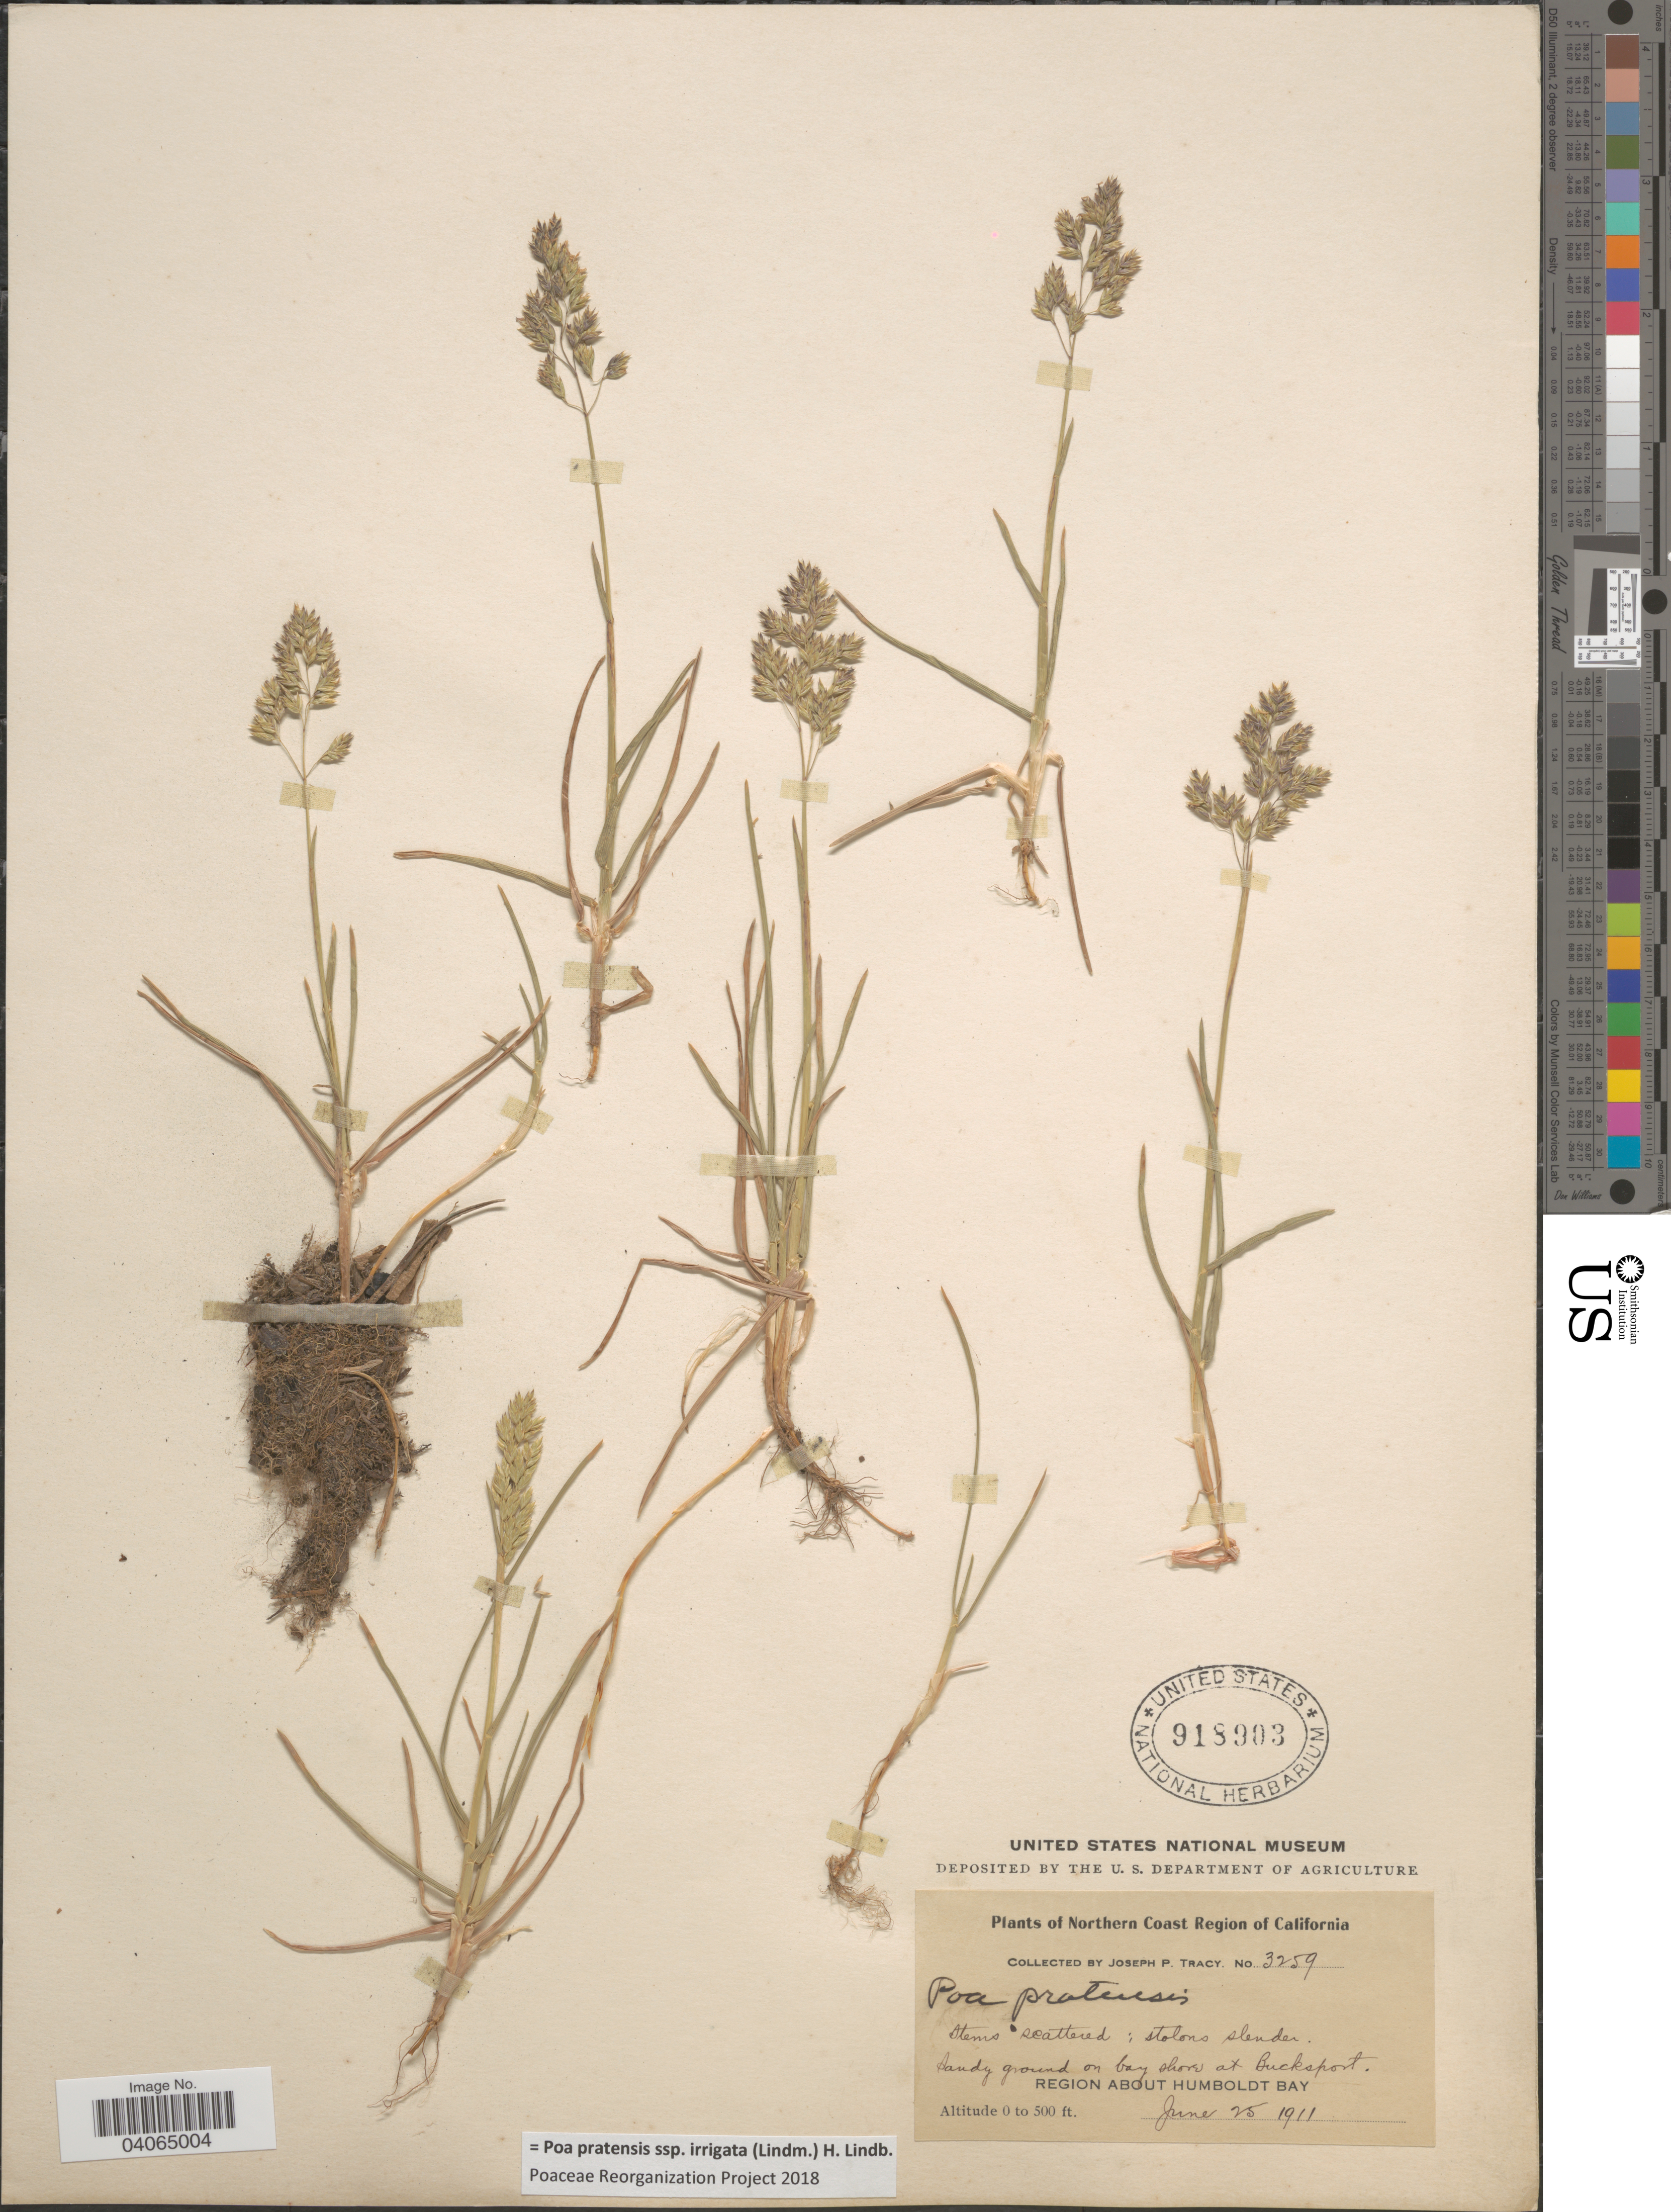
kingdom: Plantae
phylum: Tracheophyta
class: Liliopsida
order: Poales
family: Poaceae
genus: Poa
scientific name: Poa pratensis subsp. irrigata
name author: (Lindm.) H. Lindb.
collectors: J. Tracy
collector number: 3259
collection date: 1911-06-25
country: United States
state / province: California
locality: Northern Coast Region of California. On bay shore at Bucksport. Region about Humboldt Bay.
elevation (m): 0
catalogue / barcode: US 918903